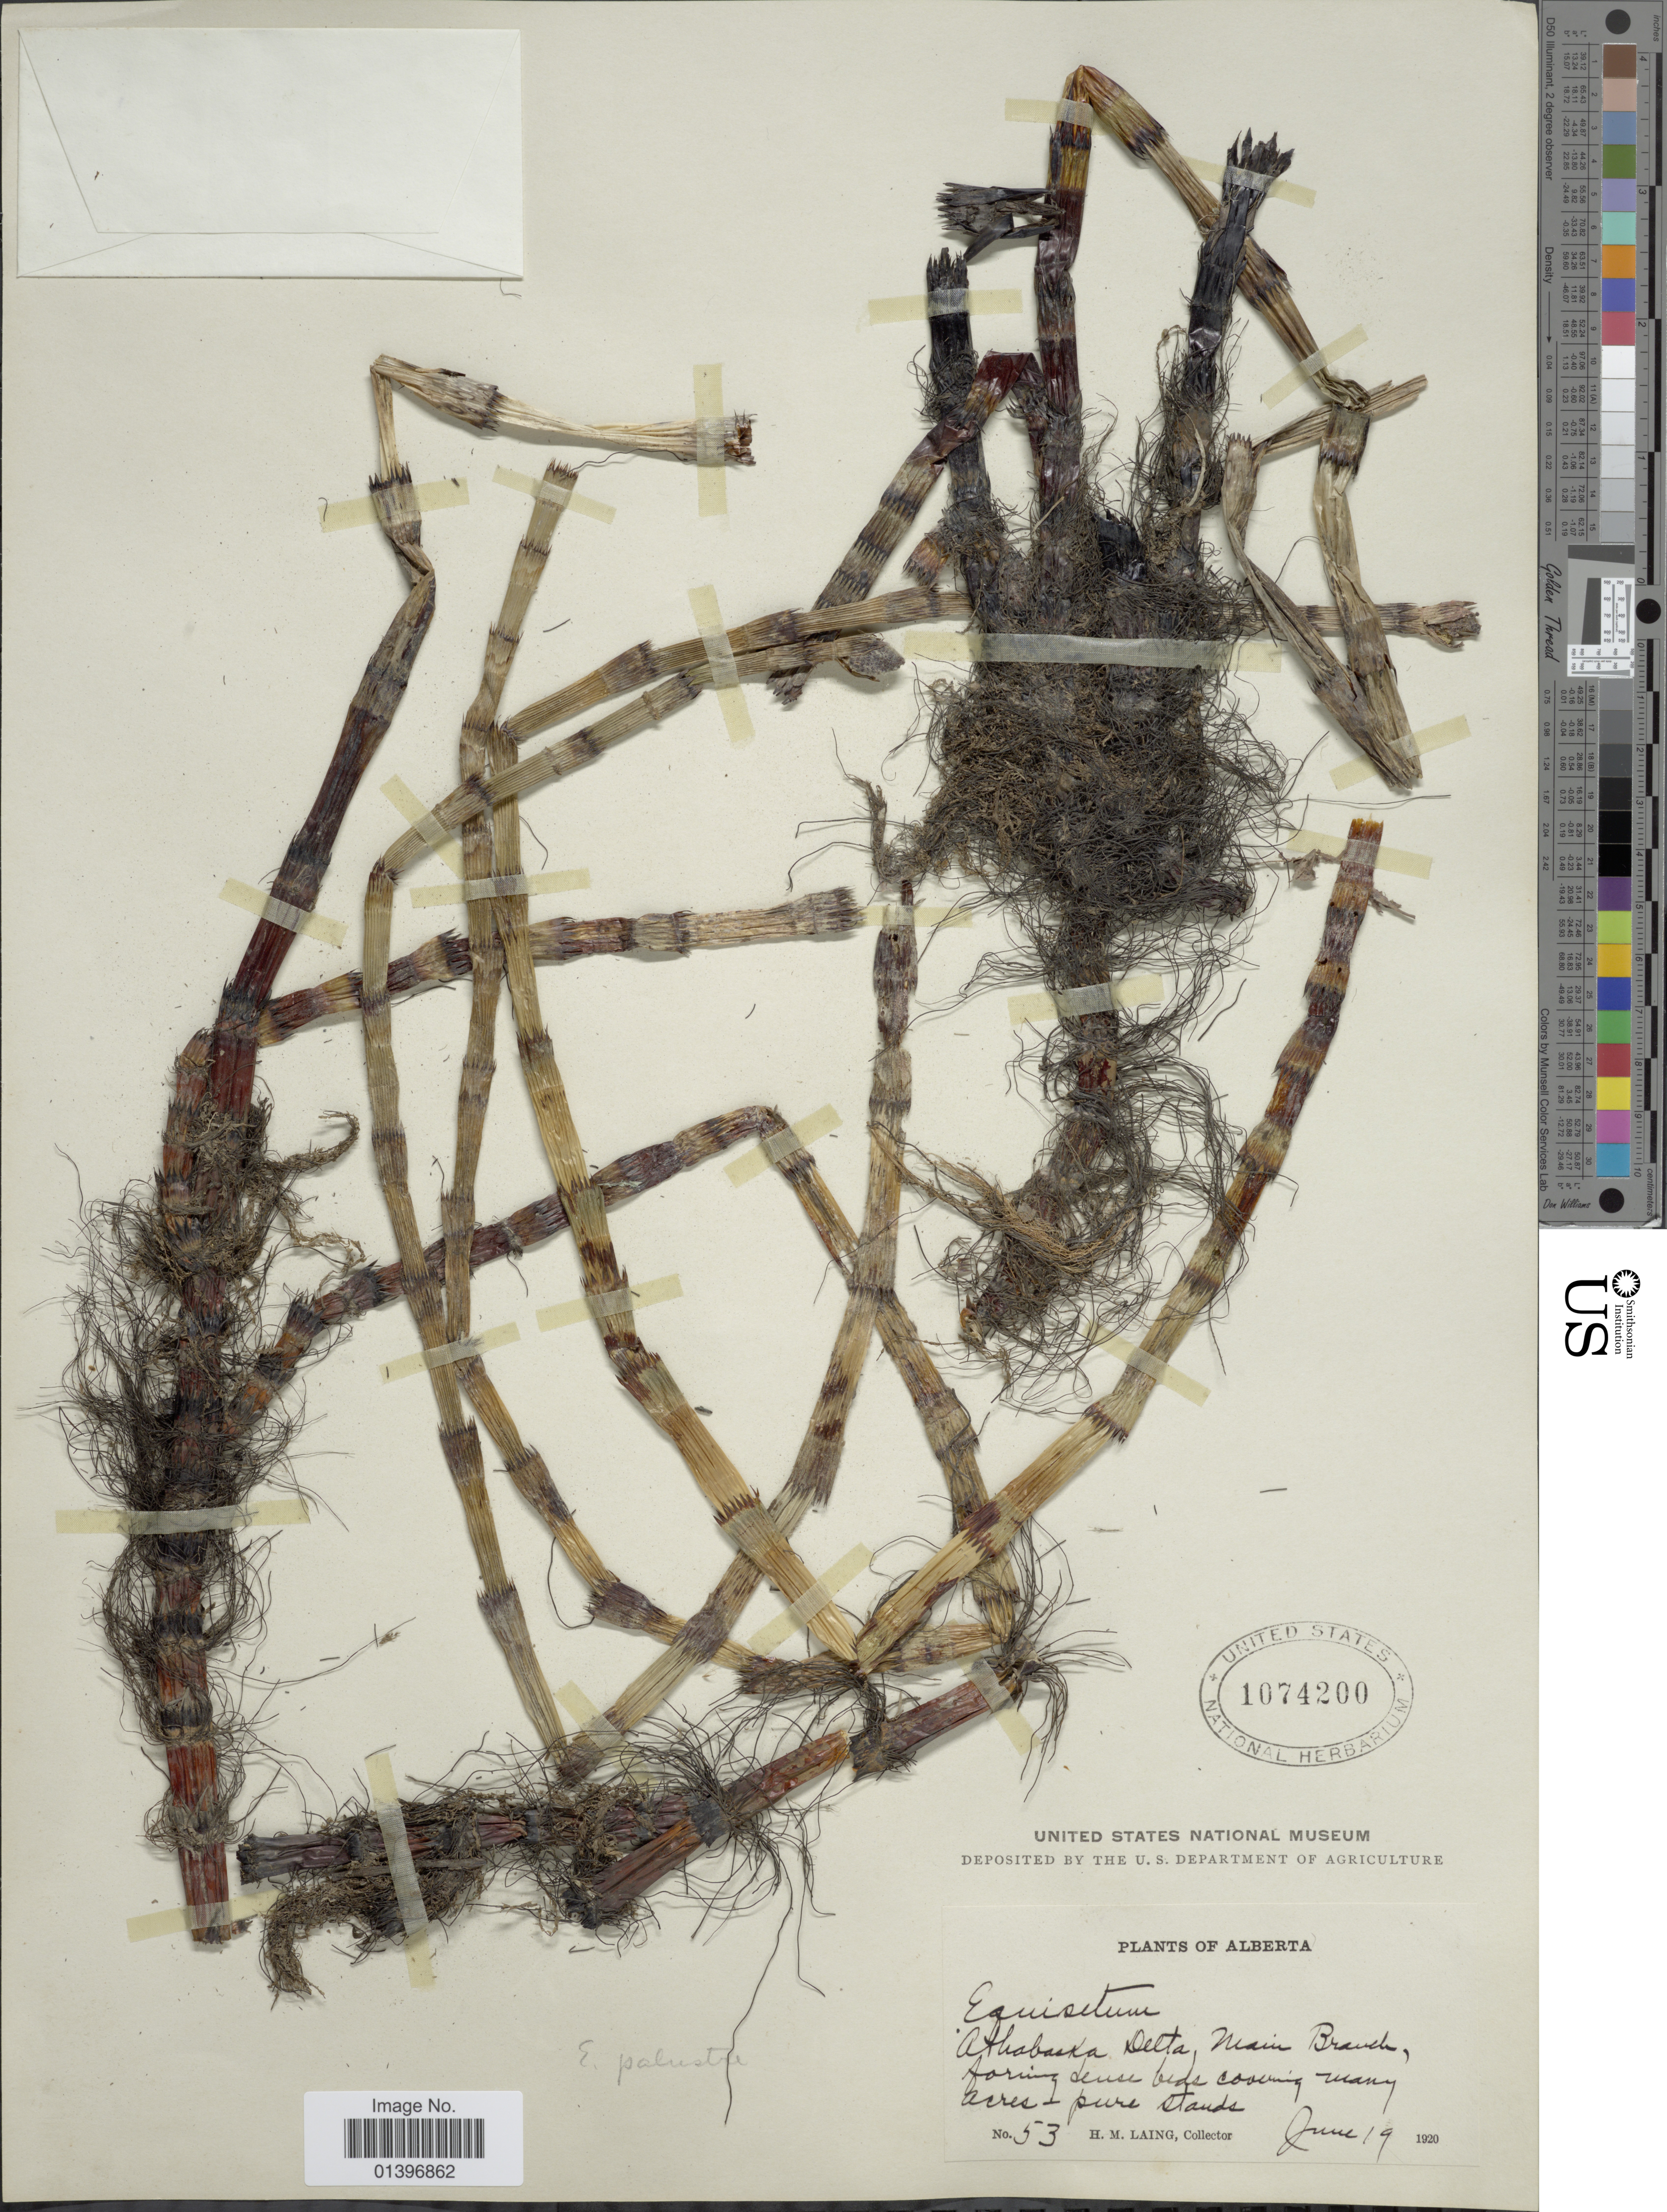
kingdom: Plantae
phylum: Tracheophyta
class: Polypodiopsida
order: Equisetales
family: Equisetaceae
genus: Equisetum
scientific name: Equisetum palustre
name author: L.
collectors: H. Laing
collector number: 53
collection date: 1920-06-19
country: Canada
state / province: Alberta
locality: Athabasca Delta, Main Branch.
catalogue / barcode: US 1074200